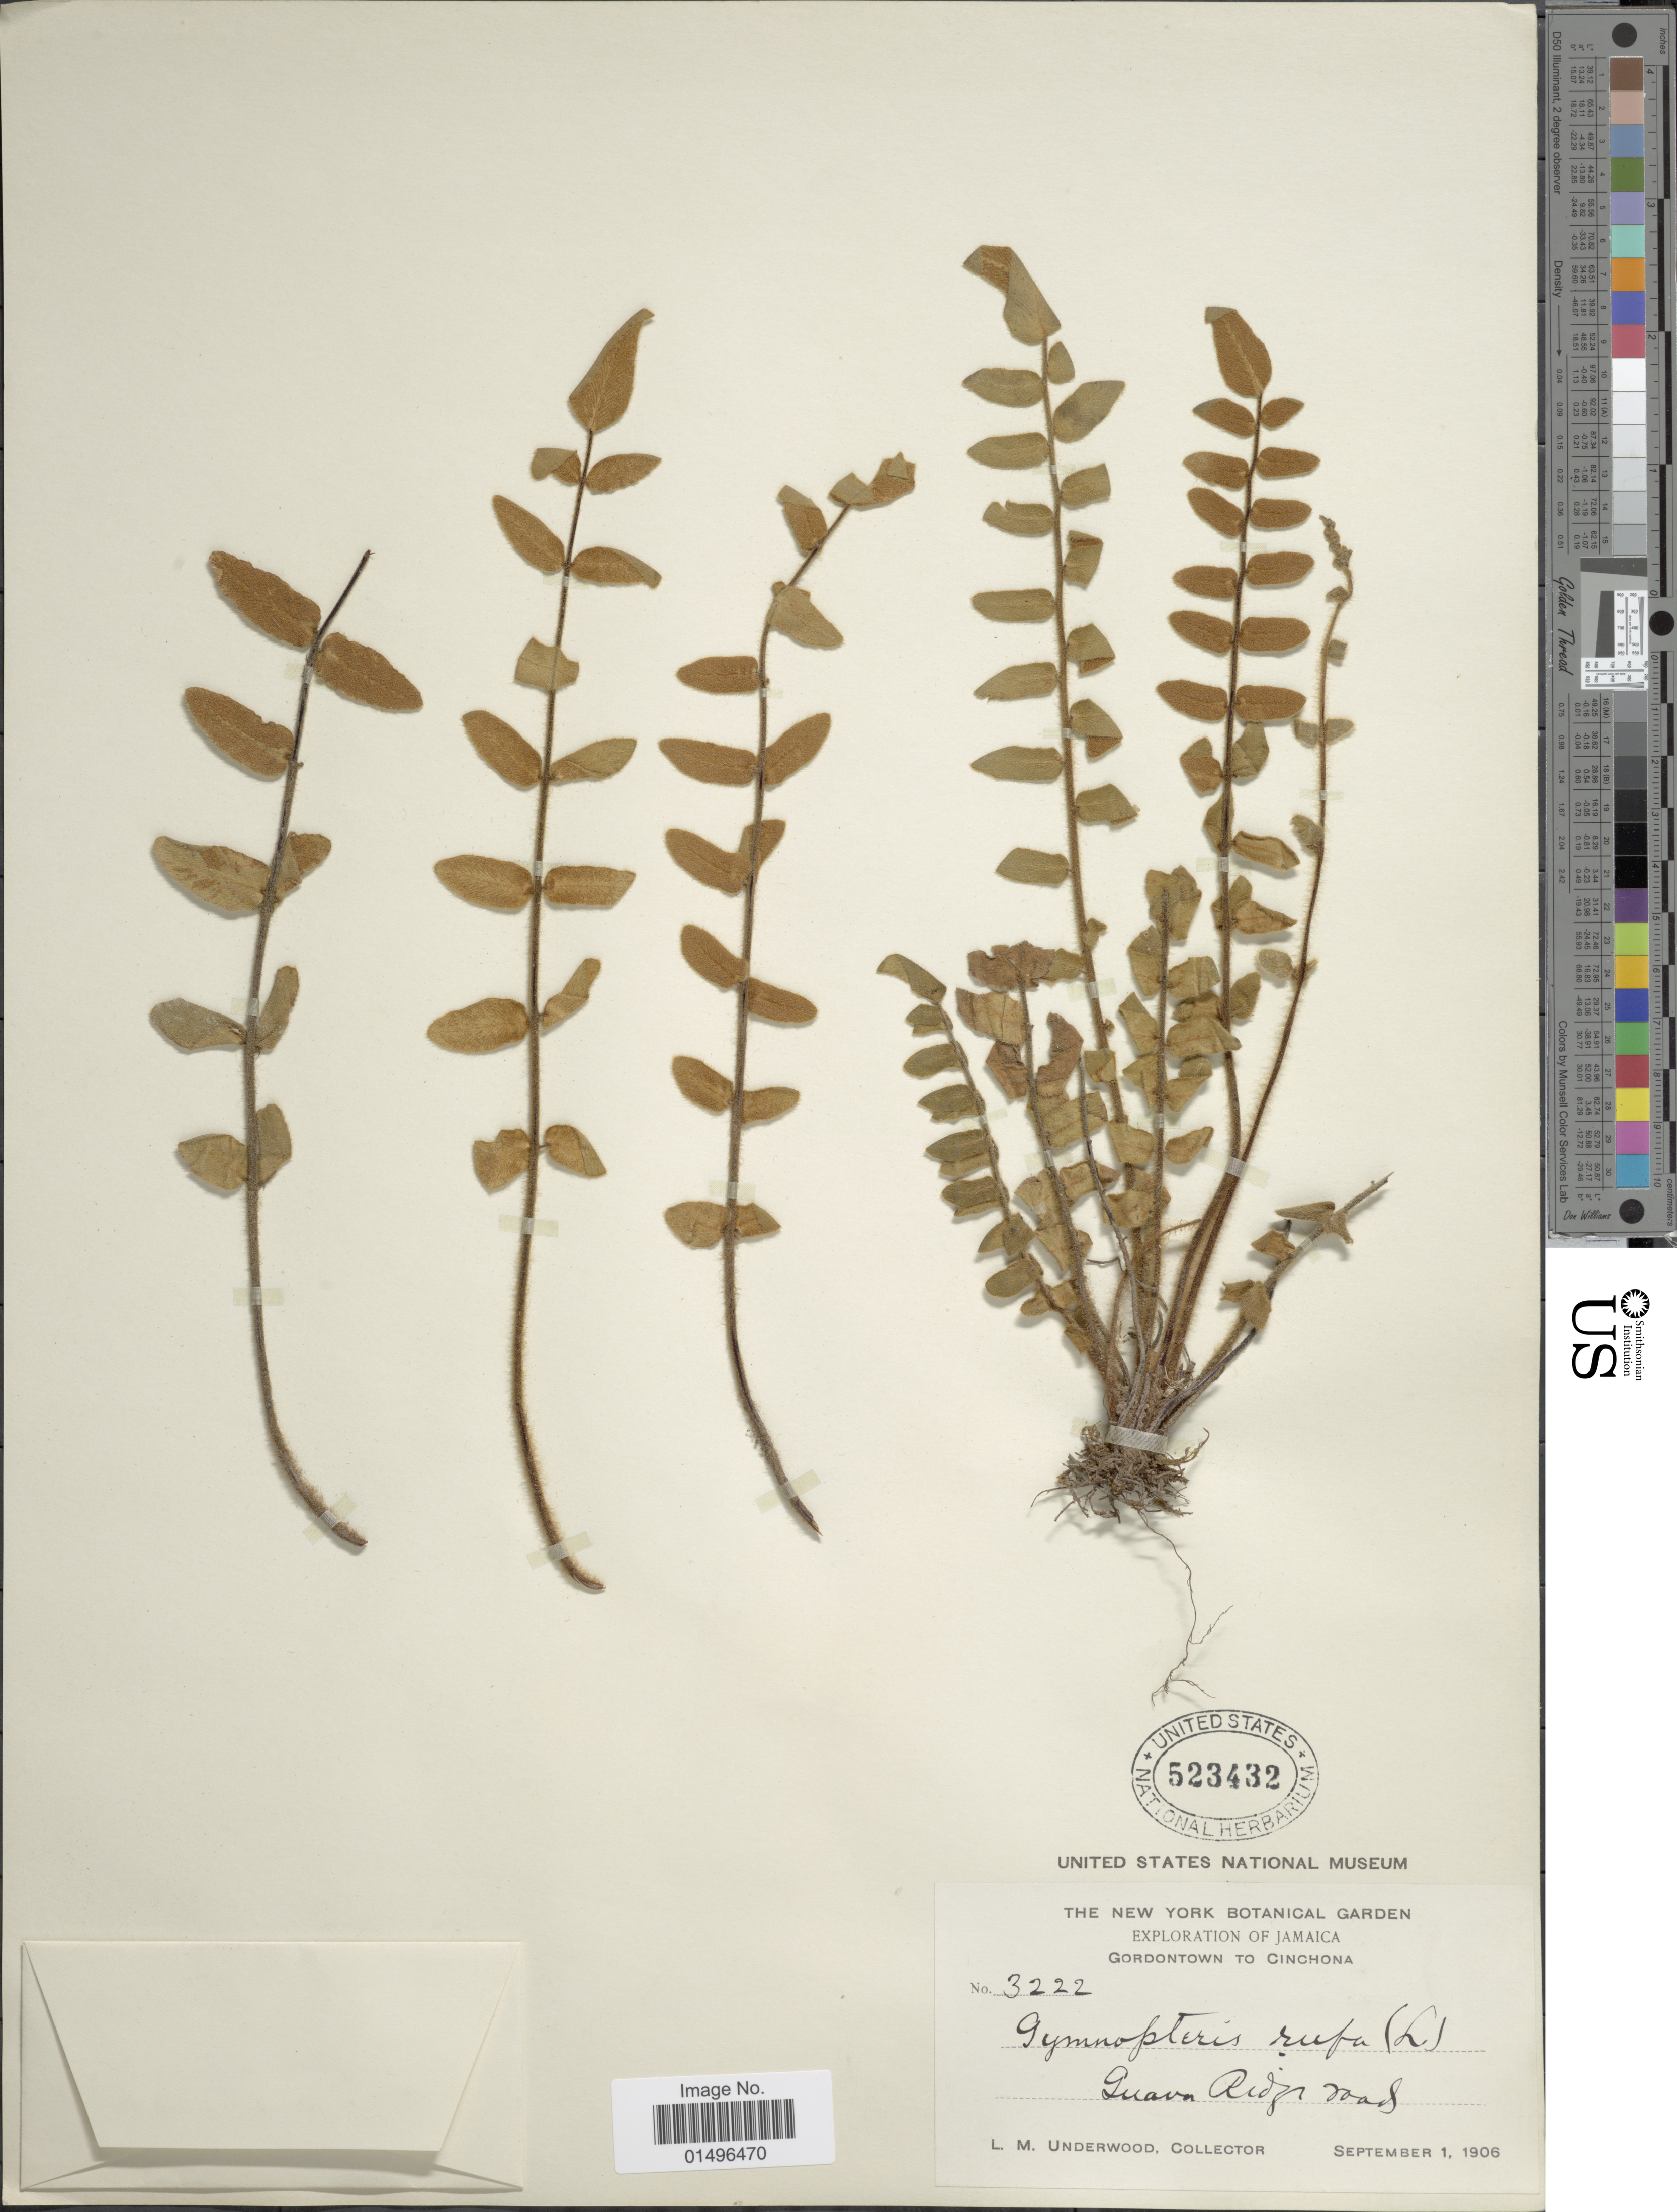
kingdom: Plantae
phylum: Tracheophyta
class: Polypodiopsida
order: Polypodiales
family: Pteridaceae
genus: Hemionitis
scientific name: Hemionitis rufa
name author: (L.) Sw.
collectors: L. M. Underwood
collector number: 3222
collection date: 1906-09-01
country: Jamaica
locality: Jamaica, Gordontown to Cinchona, Guava Ridge road.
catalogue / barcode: US 523432